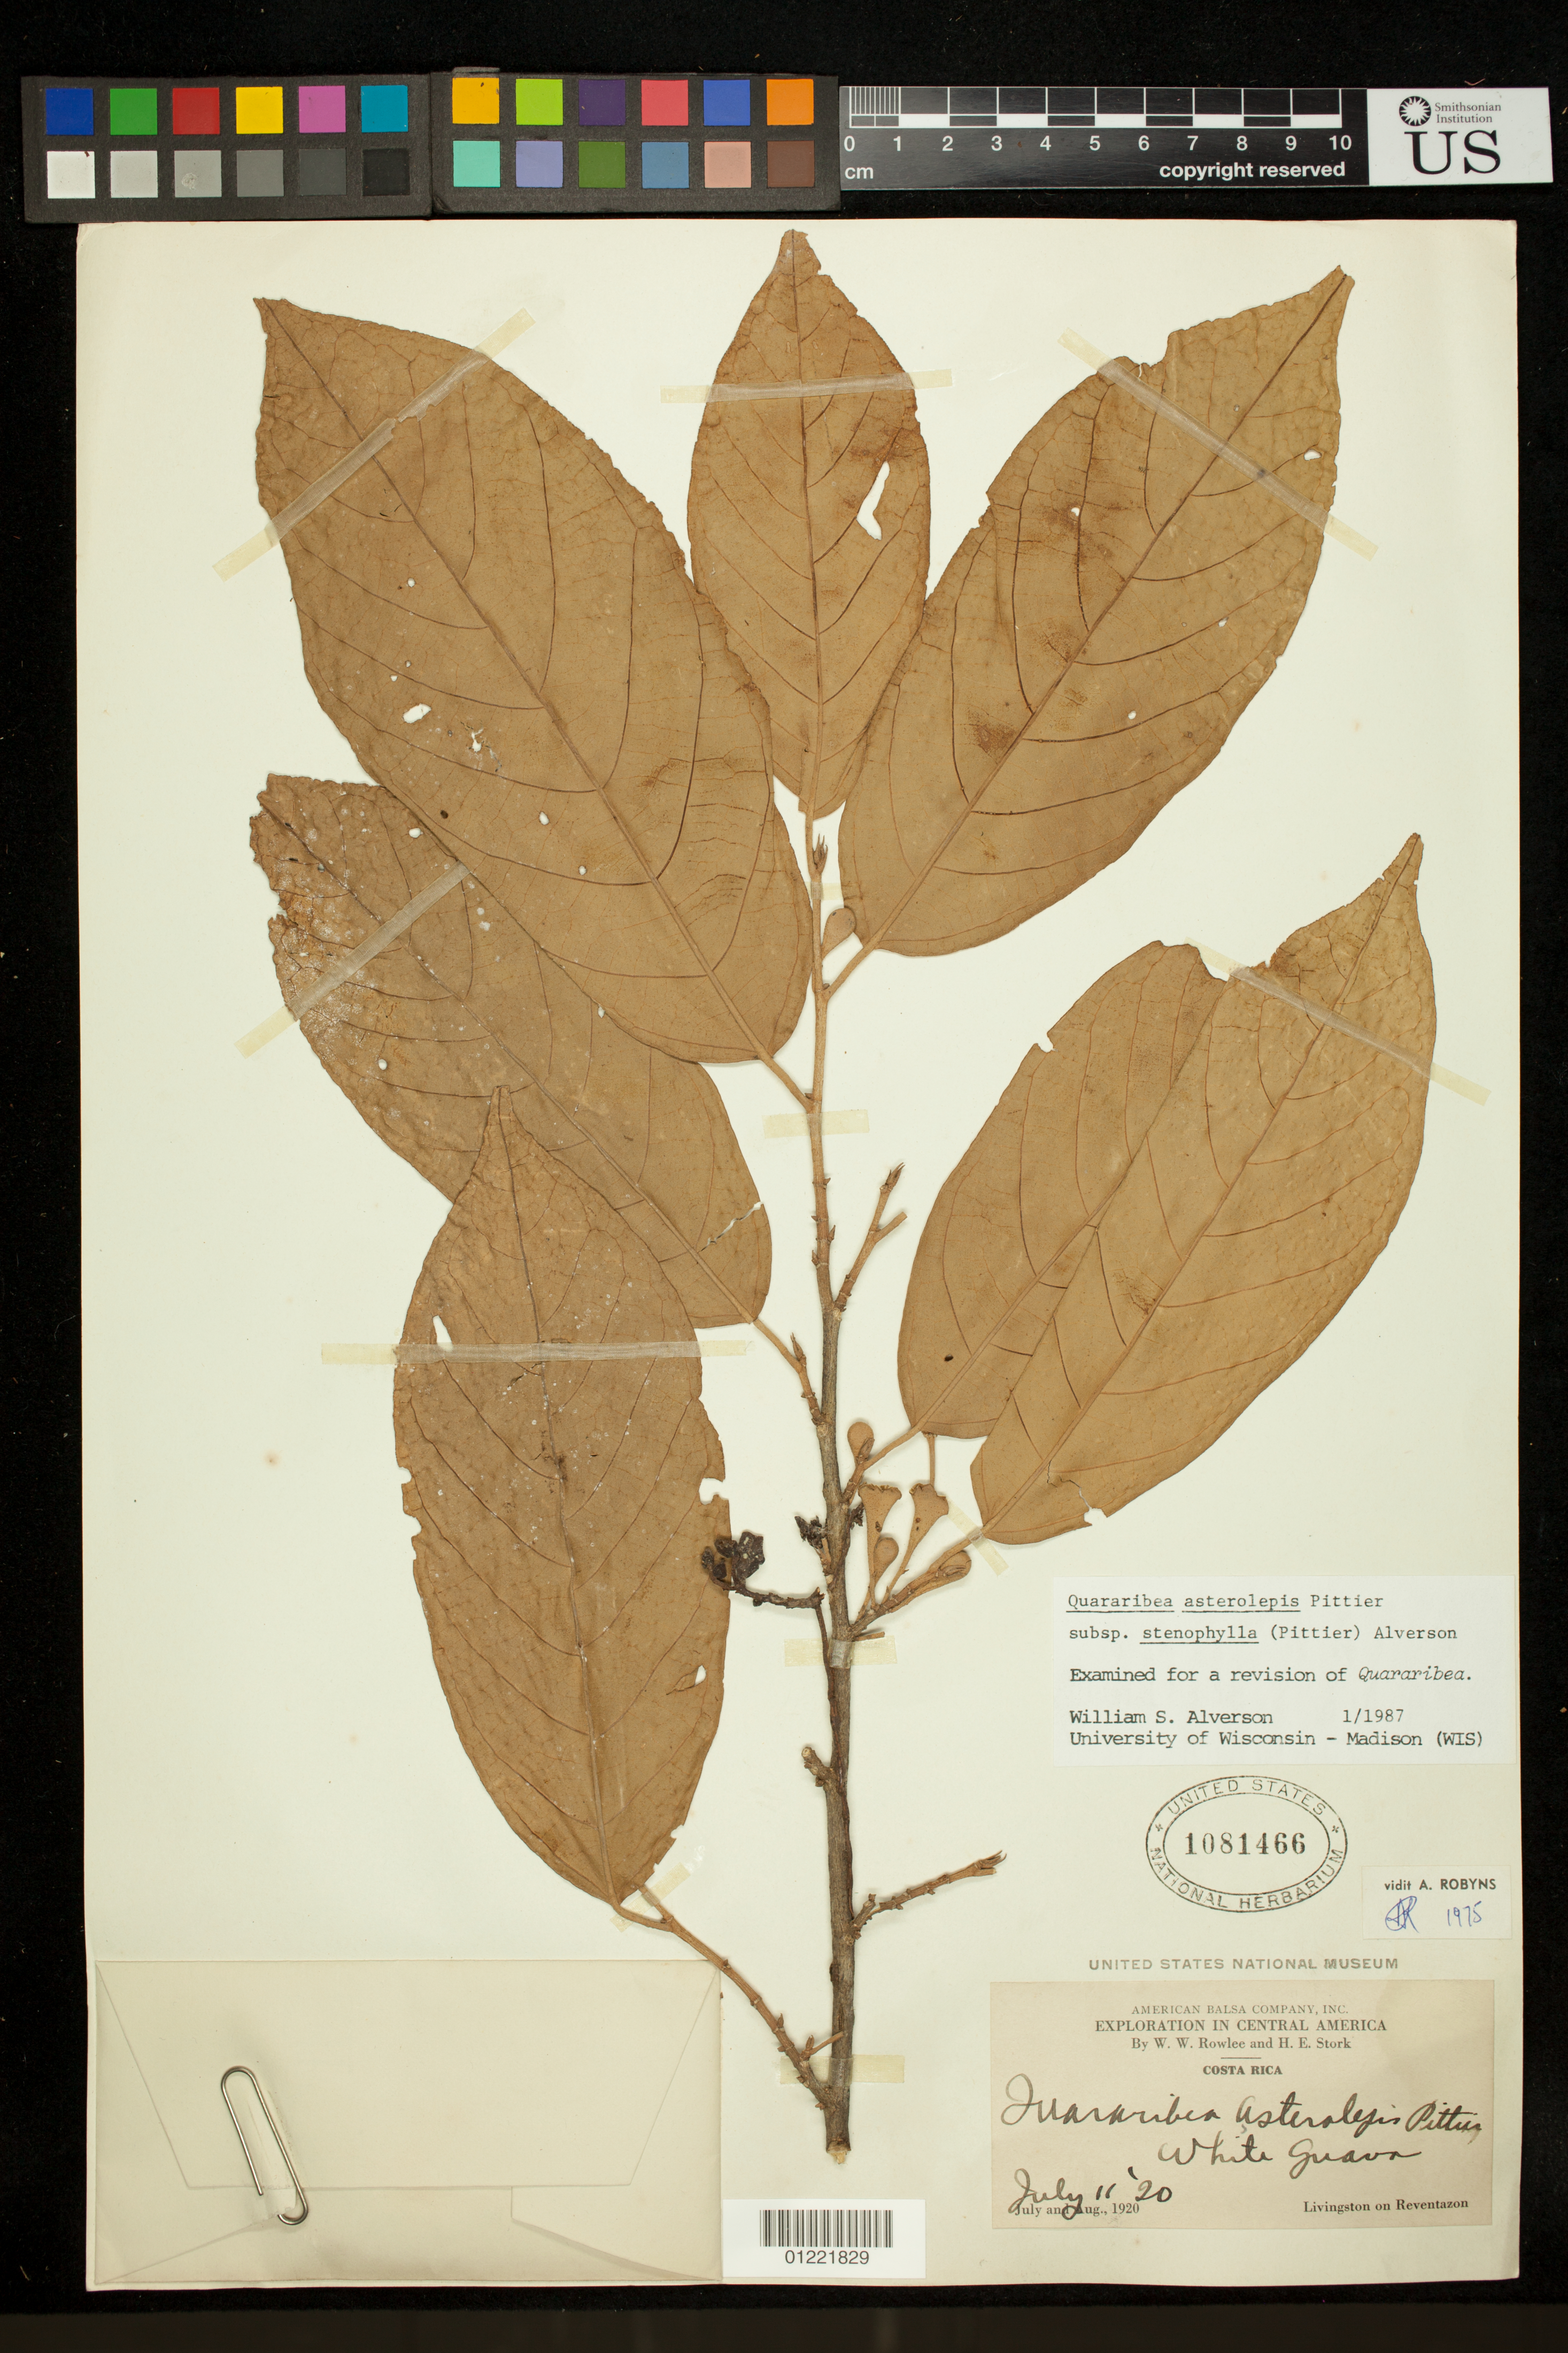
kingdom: Plantae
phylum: Tracheophyta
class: Magnoliopsida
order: Malvales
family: Malvaceae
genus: Quararibea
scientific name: Quararibea asterolepis subsp. stenophylla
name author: W.S. Alverson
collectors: W. W. Rowlee & H. E. Stork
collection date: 1920-07-11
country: Costa Rica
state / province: Limón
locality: Livingston on Reventazon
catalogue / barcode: US 1081466